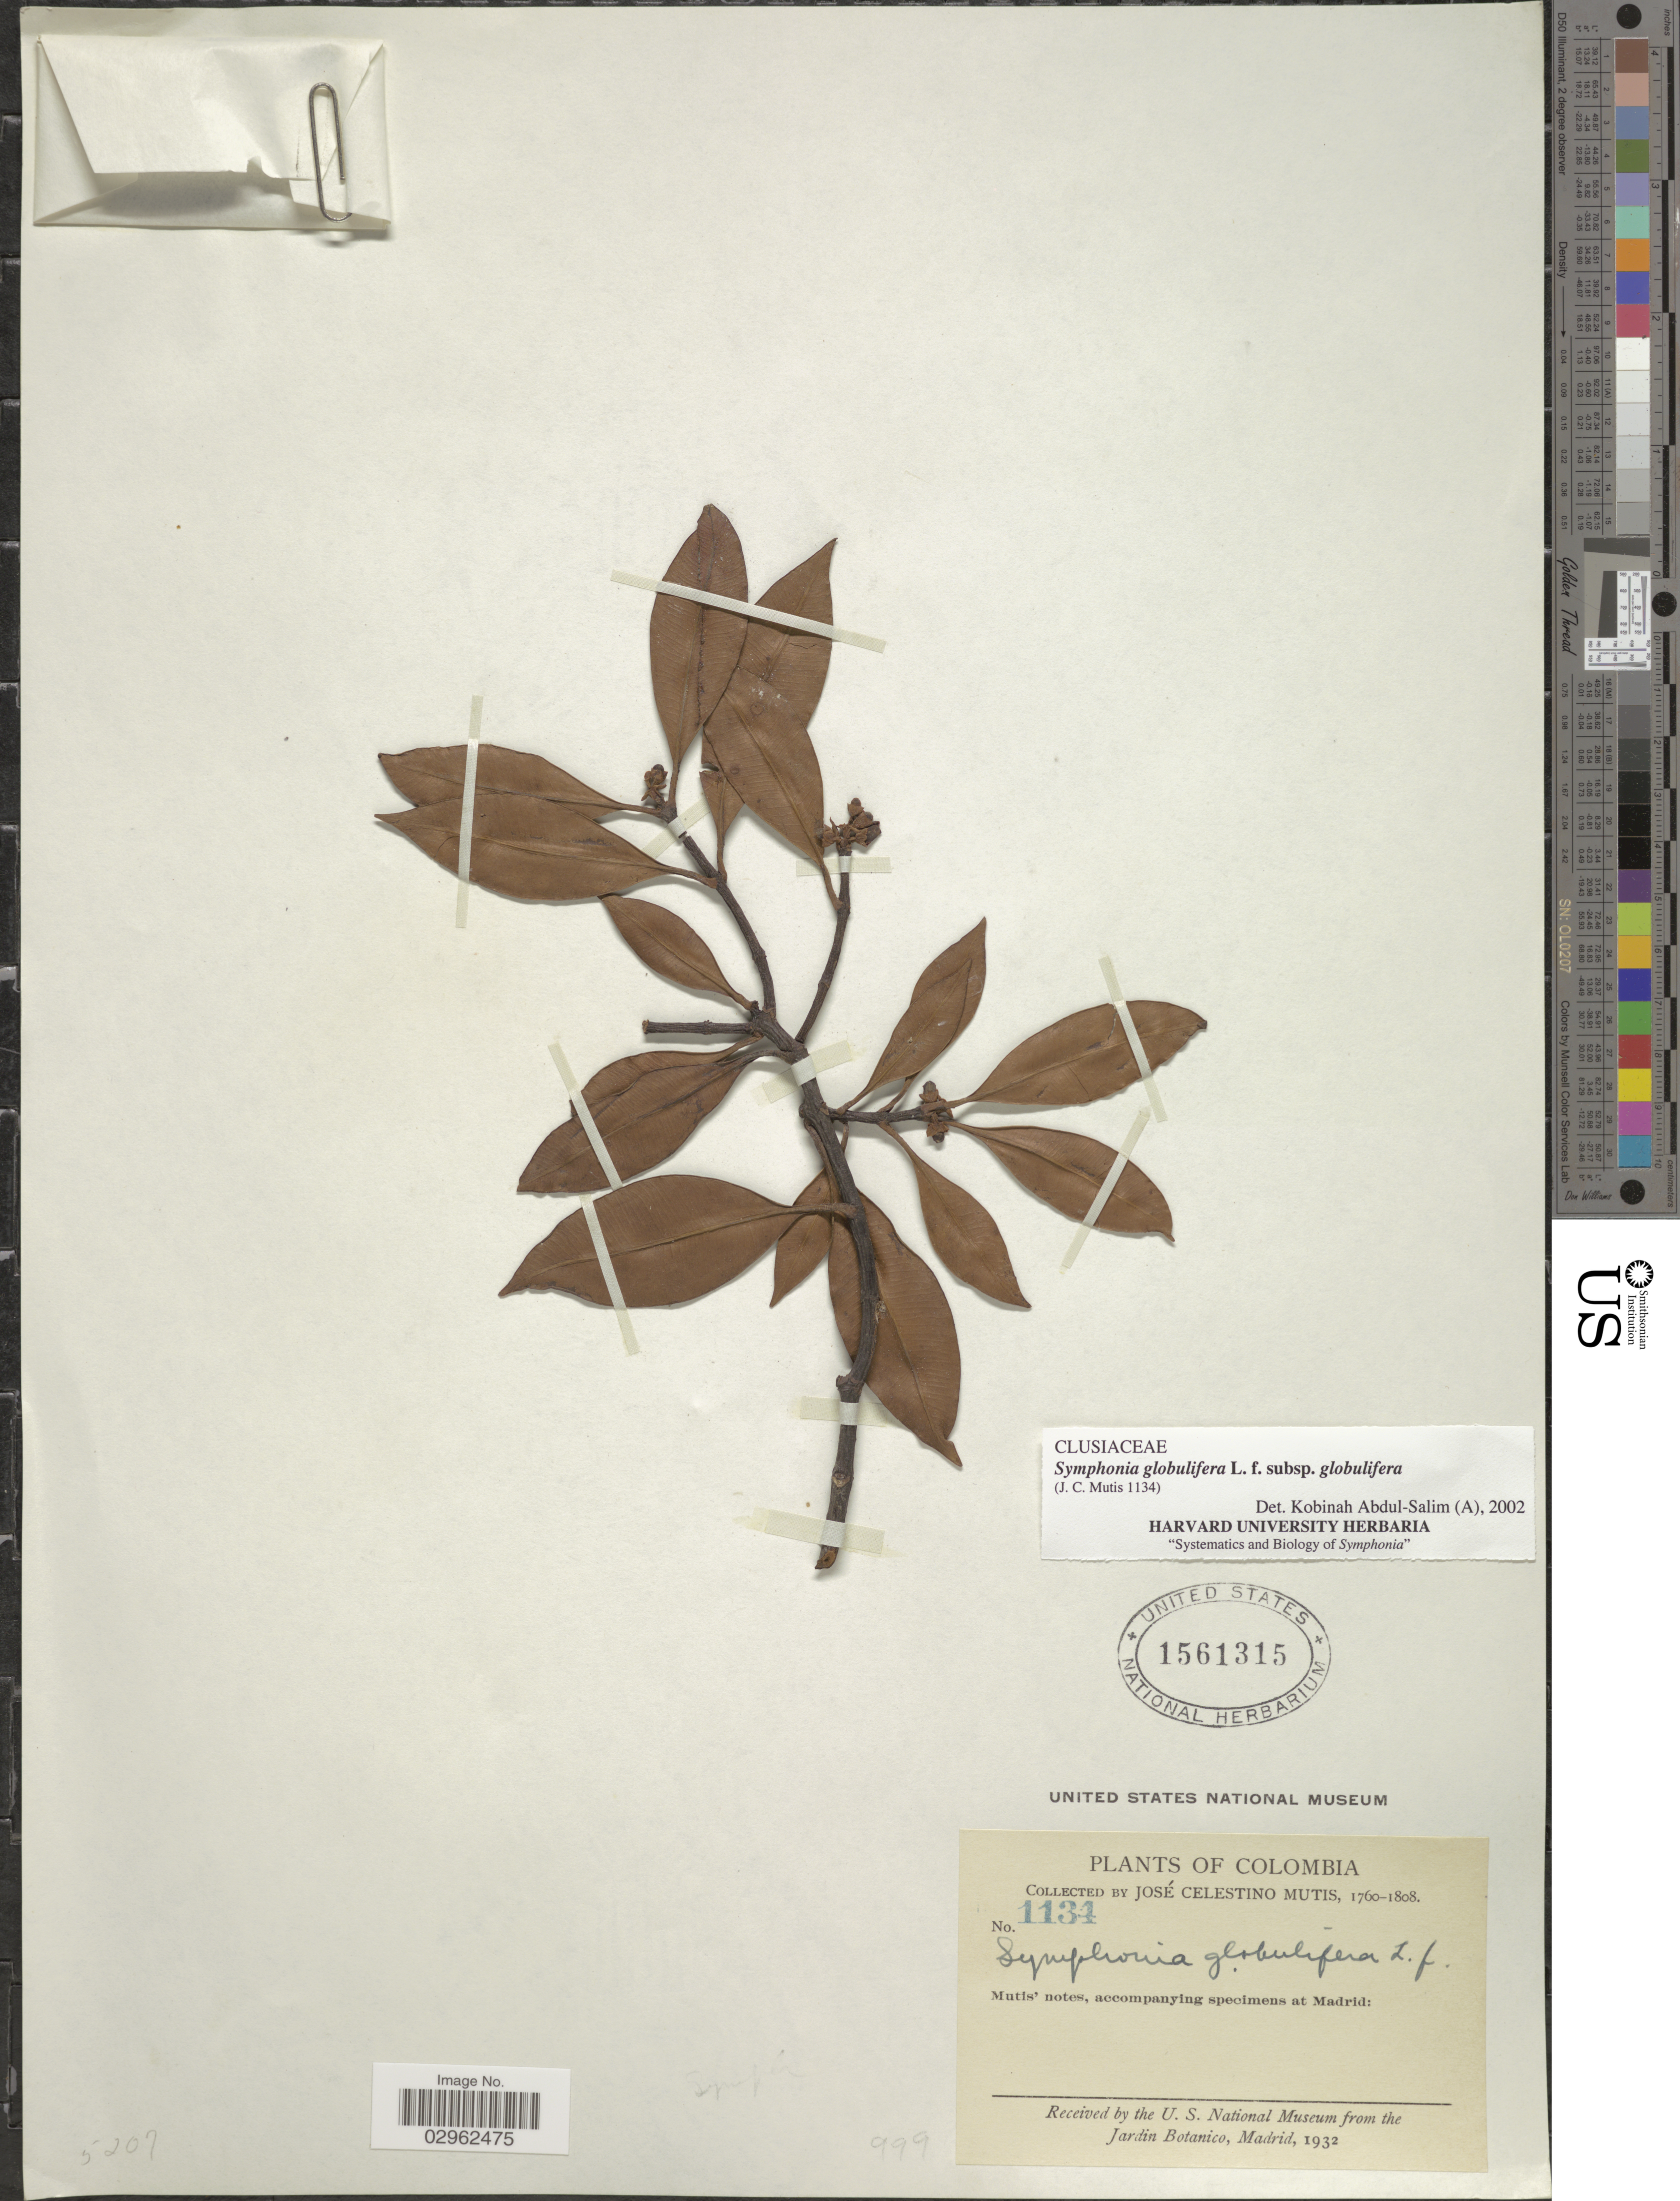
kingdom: Plantae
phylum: Tracheophyta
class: Magnoliopsida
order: Malpighiales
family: Clusiaceae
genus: Symphonia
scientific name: Symphonia globulifera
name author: L. f.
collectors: J. C. B. Mutis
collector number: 1134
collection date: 1760/1808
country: Colombia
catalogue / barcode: US 1561315